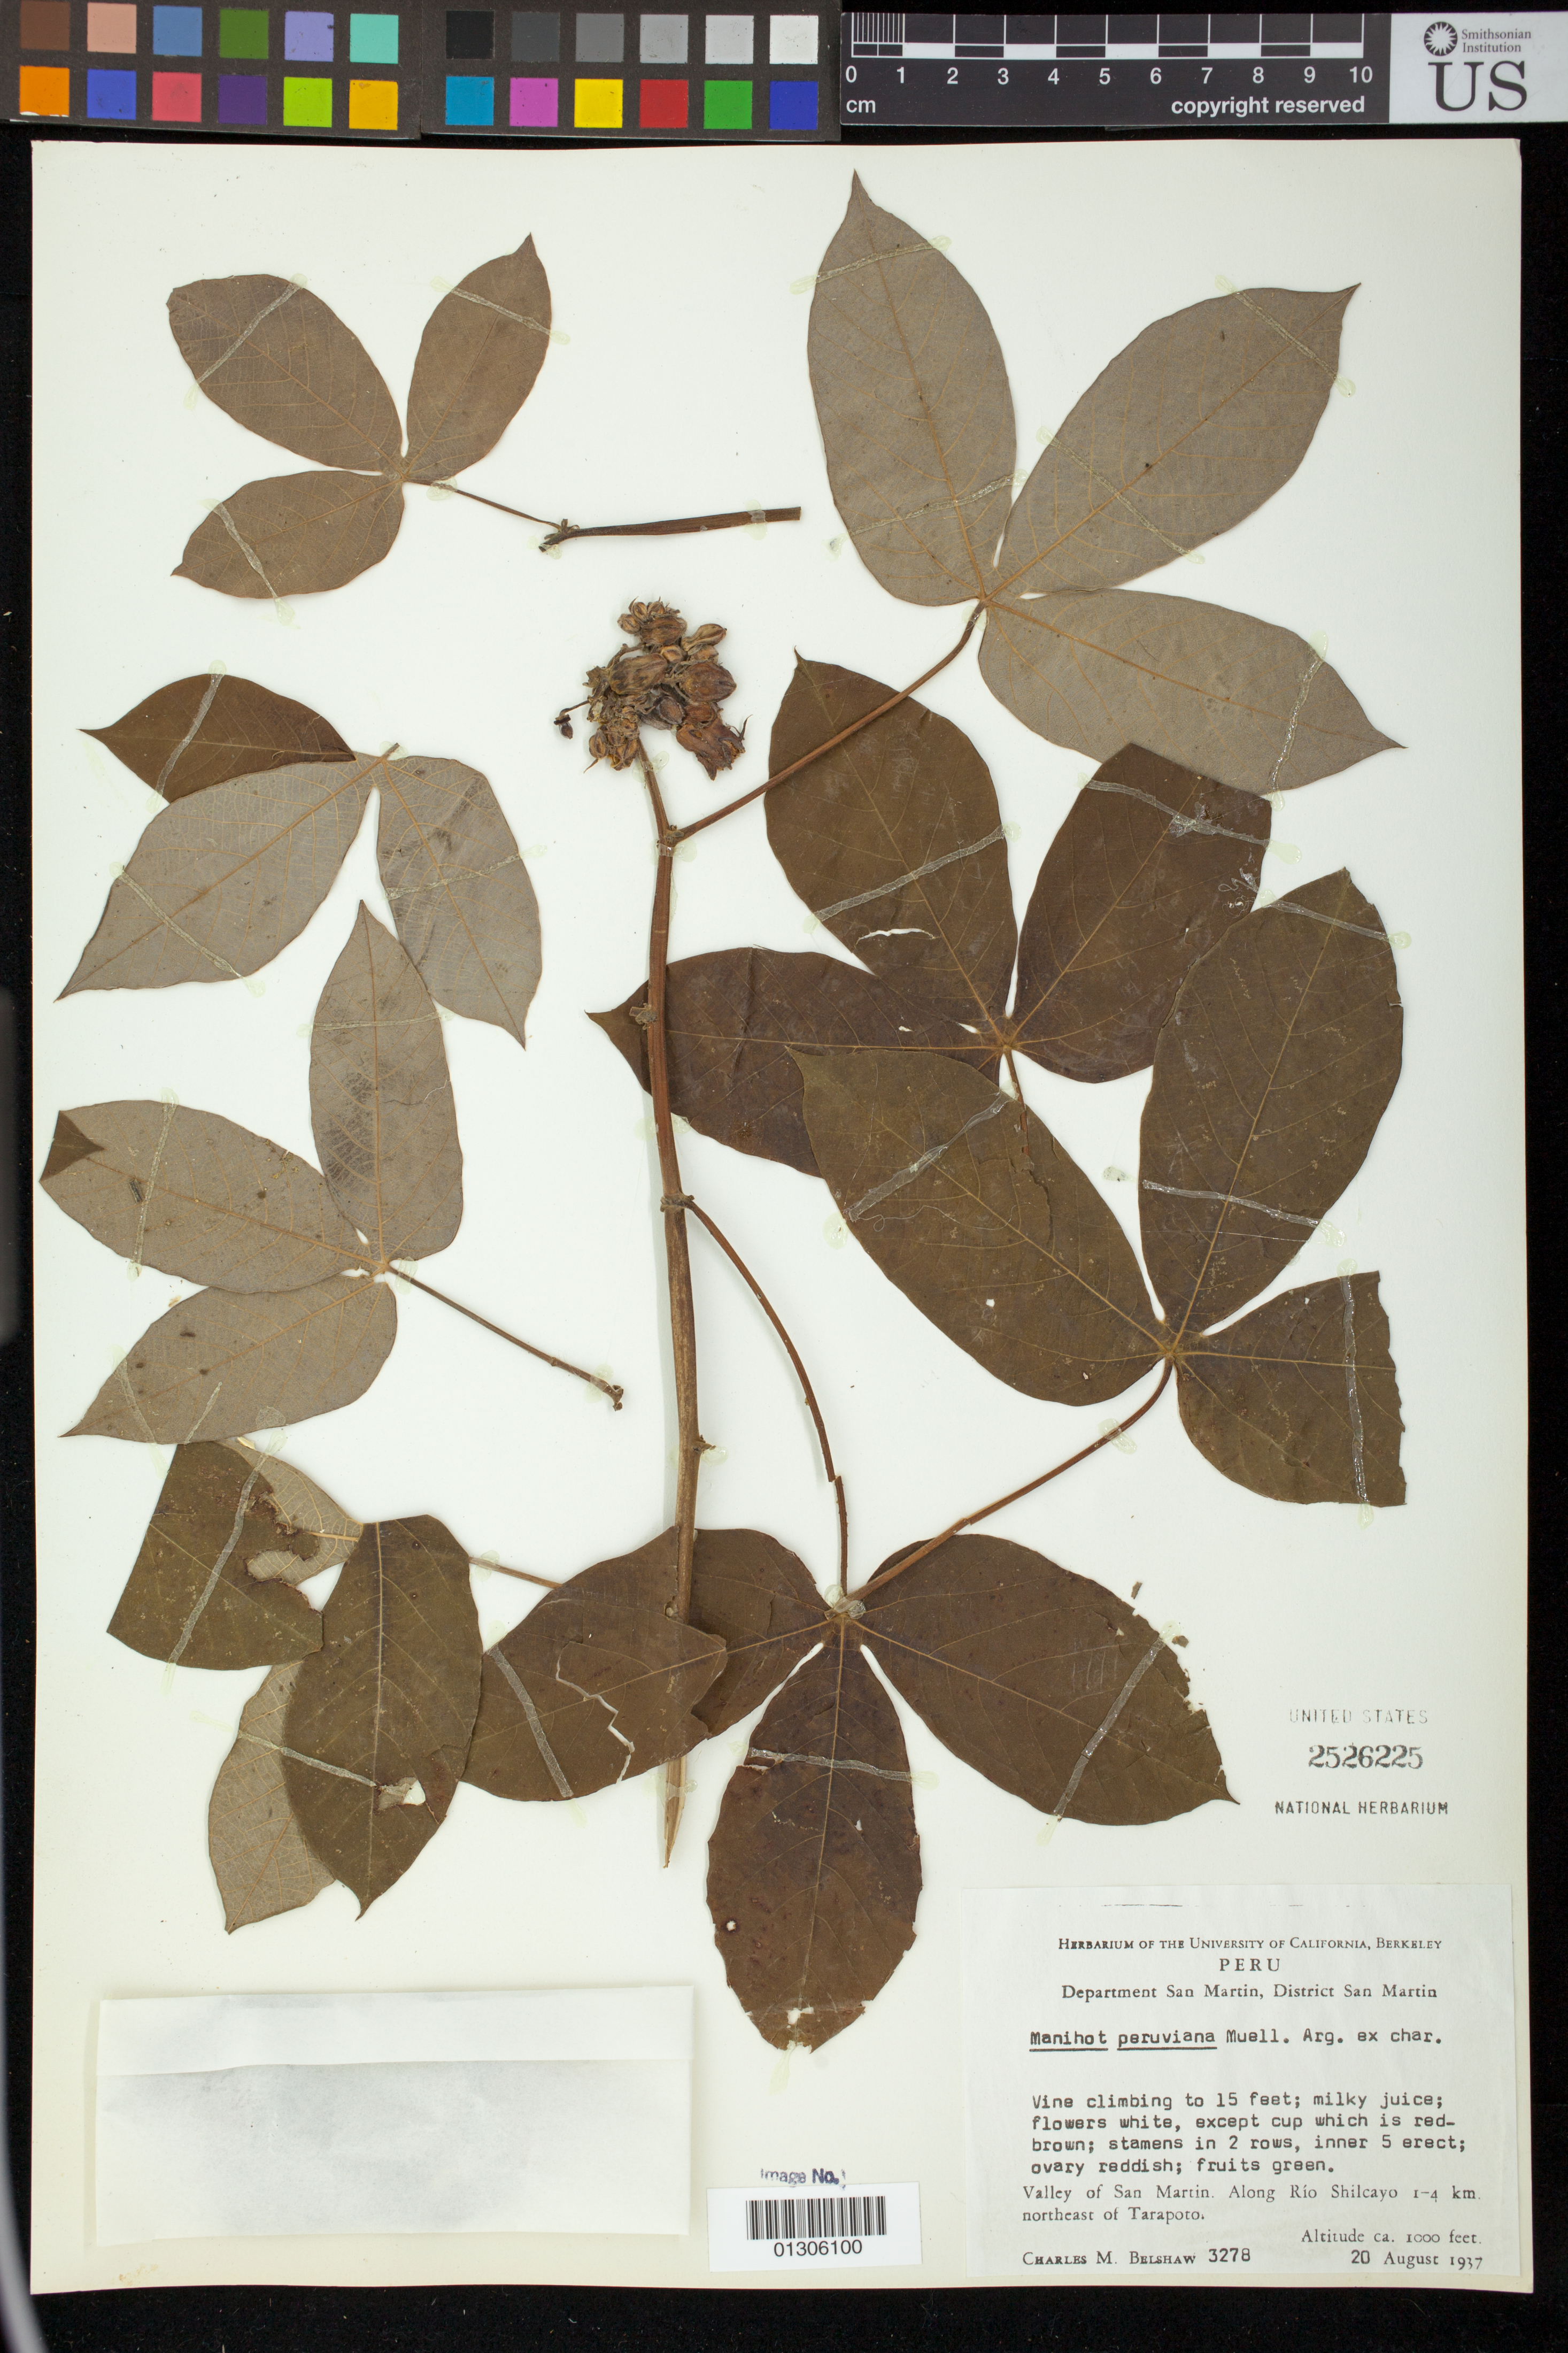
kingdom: Plantae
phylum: Tracheophyta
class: Magnoliopsida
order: Malpighiales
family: Euphorbiaceae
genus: Manihot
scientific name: Manihot peruviana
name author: Müll. Arg.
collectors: C. Shaw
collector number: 3278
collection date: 1937-08-20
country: Peru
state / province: San Martín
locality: Valley of San Martin. Along Rão Shilcayo 1-4 km northeast of Tarapoto.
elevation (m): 305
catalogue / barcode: US 2526225